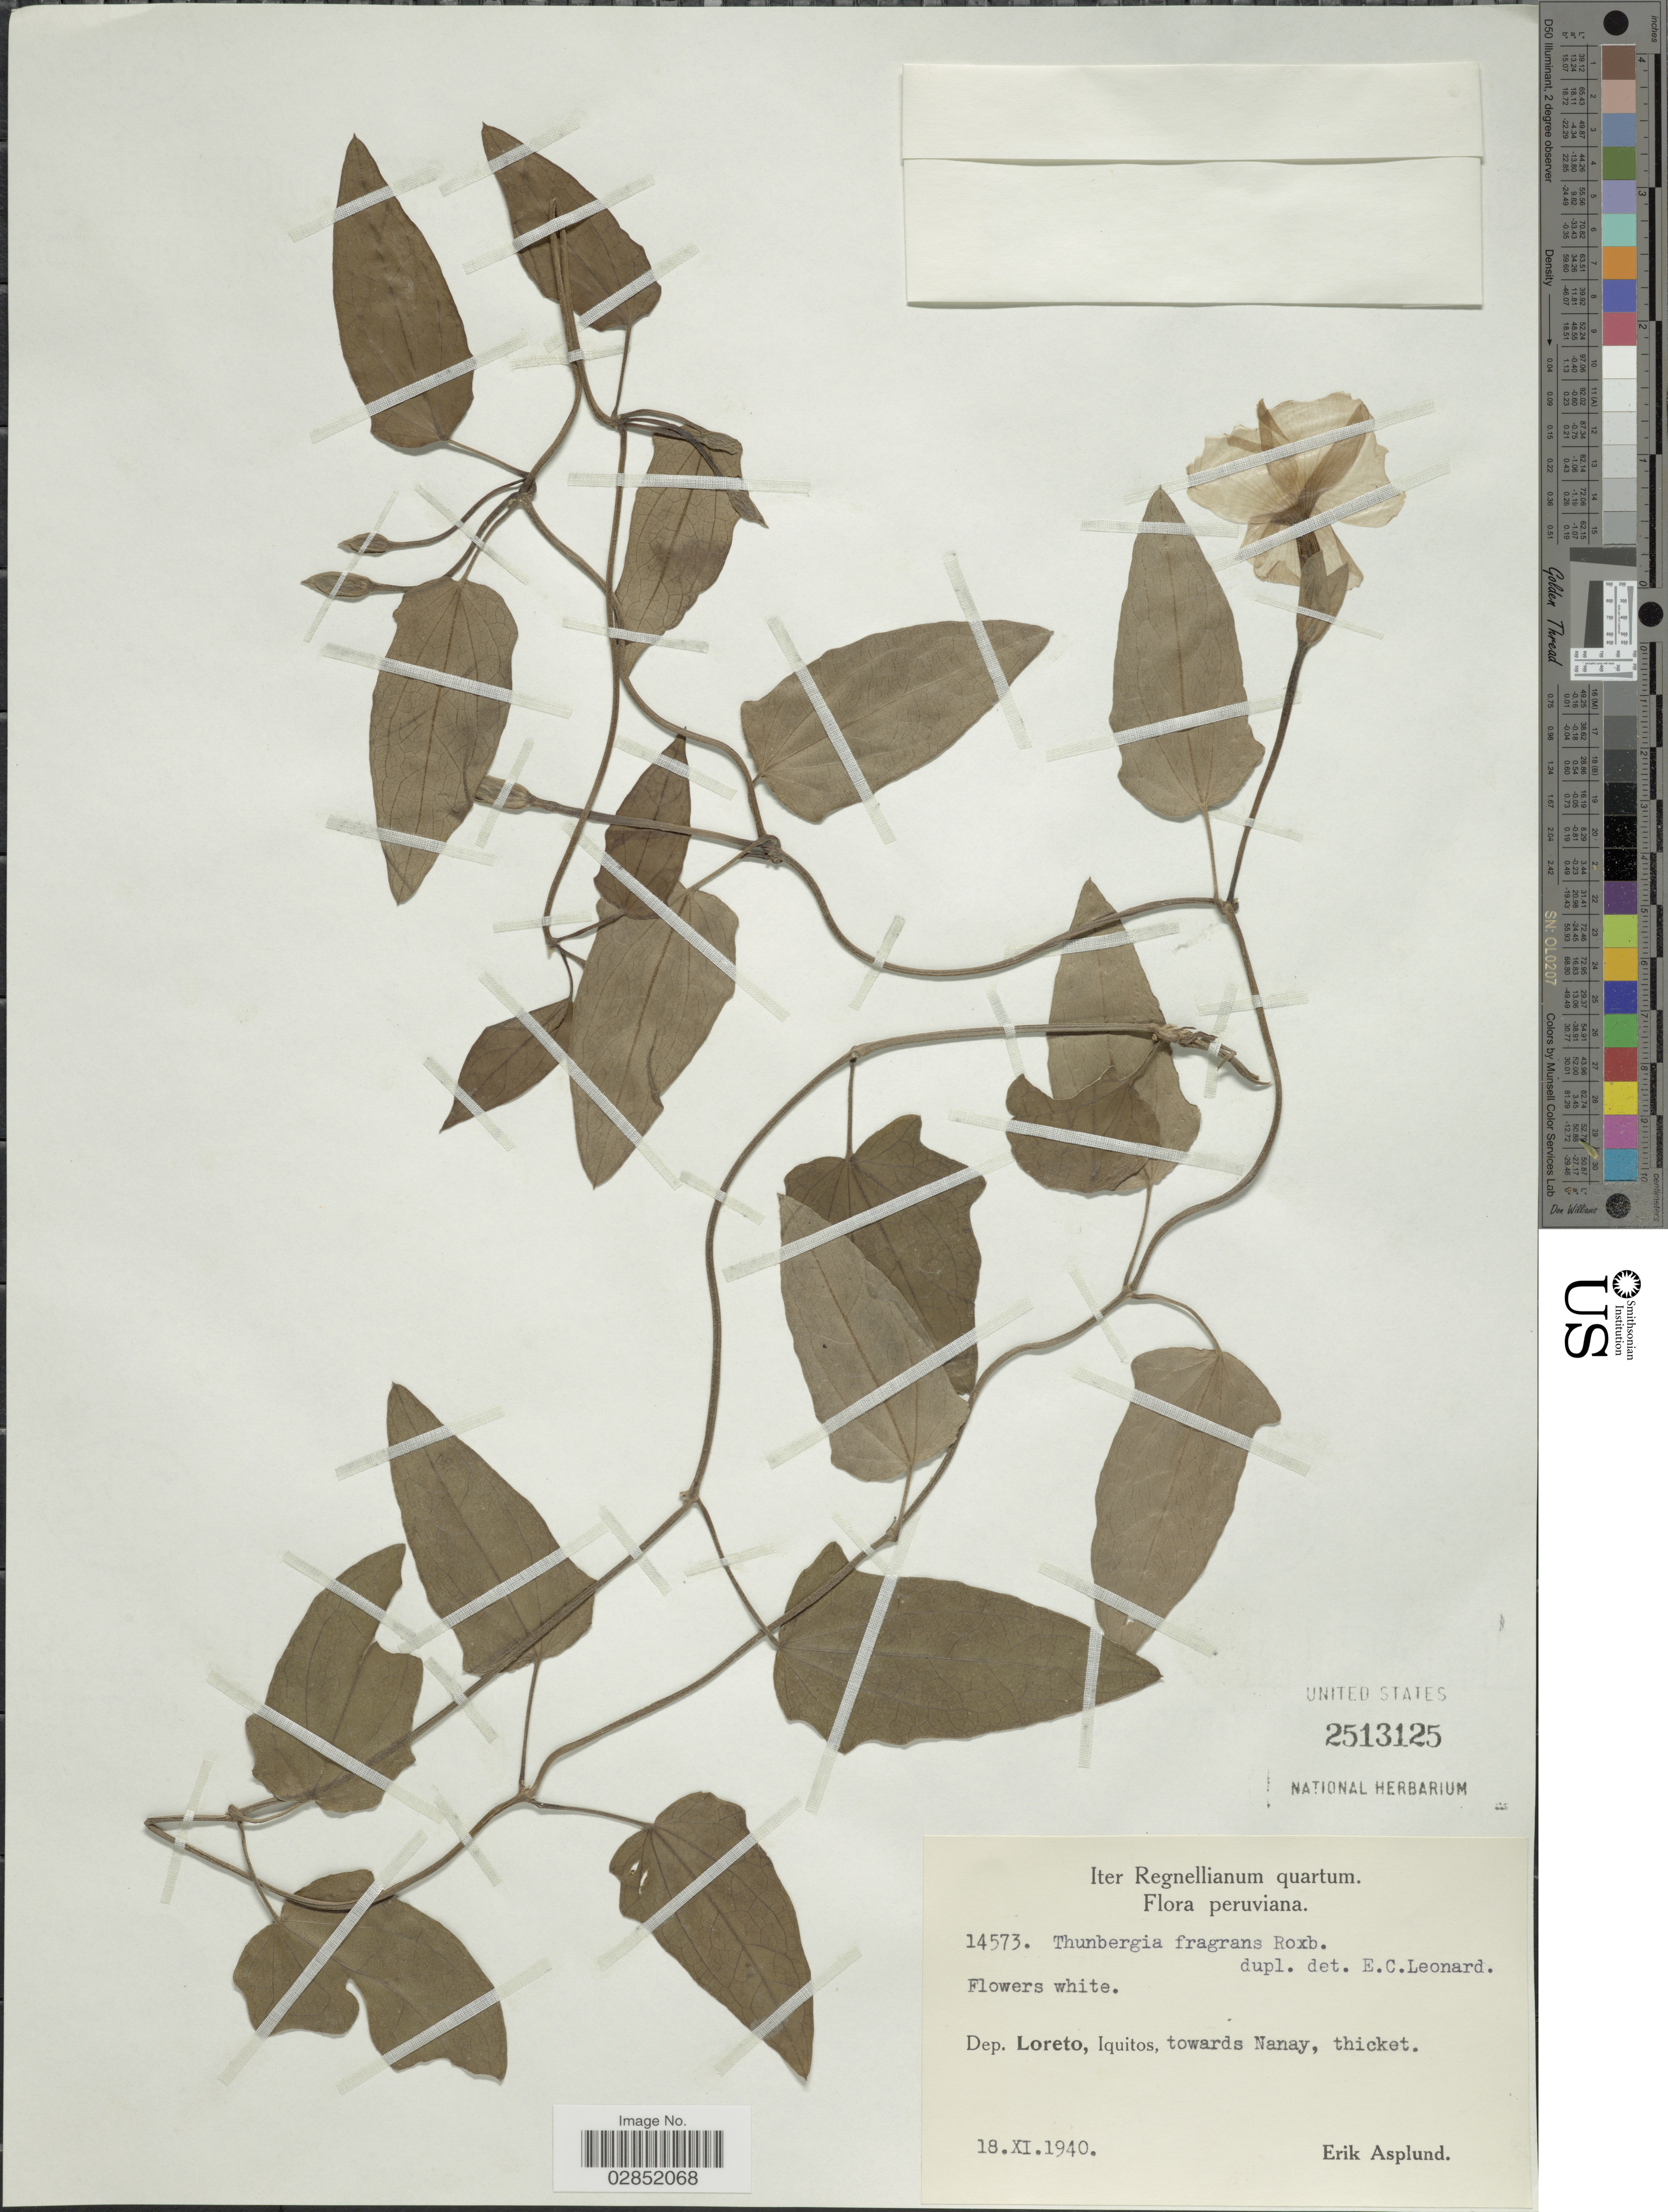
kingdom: Plantae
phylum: Tracheophyta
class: Magnoliopsida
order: Lamiales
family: Acanthaceae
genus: Thunbergia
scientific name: Thunbergia fragrans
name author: Roxb.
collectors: E. Asplund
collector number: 14573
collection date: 1940-11-18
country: Peru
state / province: Loreto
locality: Dept. Loreto, Iquitos, towards Nanay.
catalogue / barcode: US 2513125